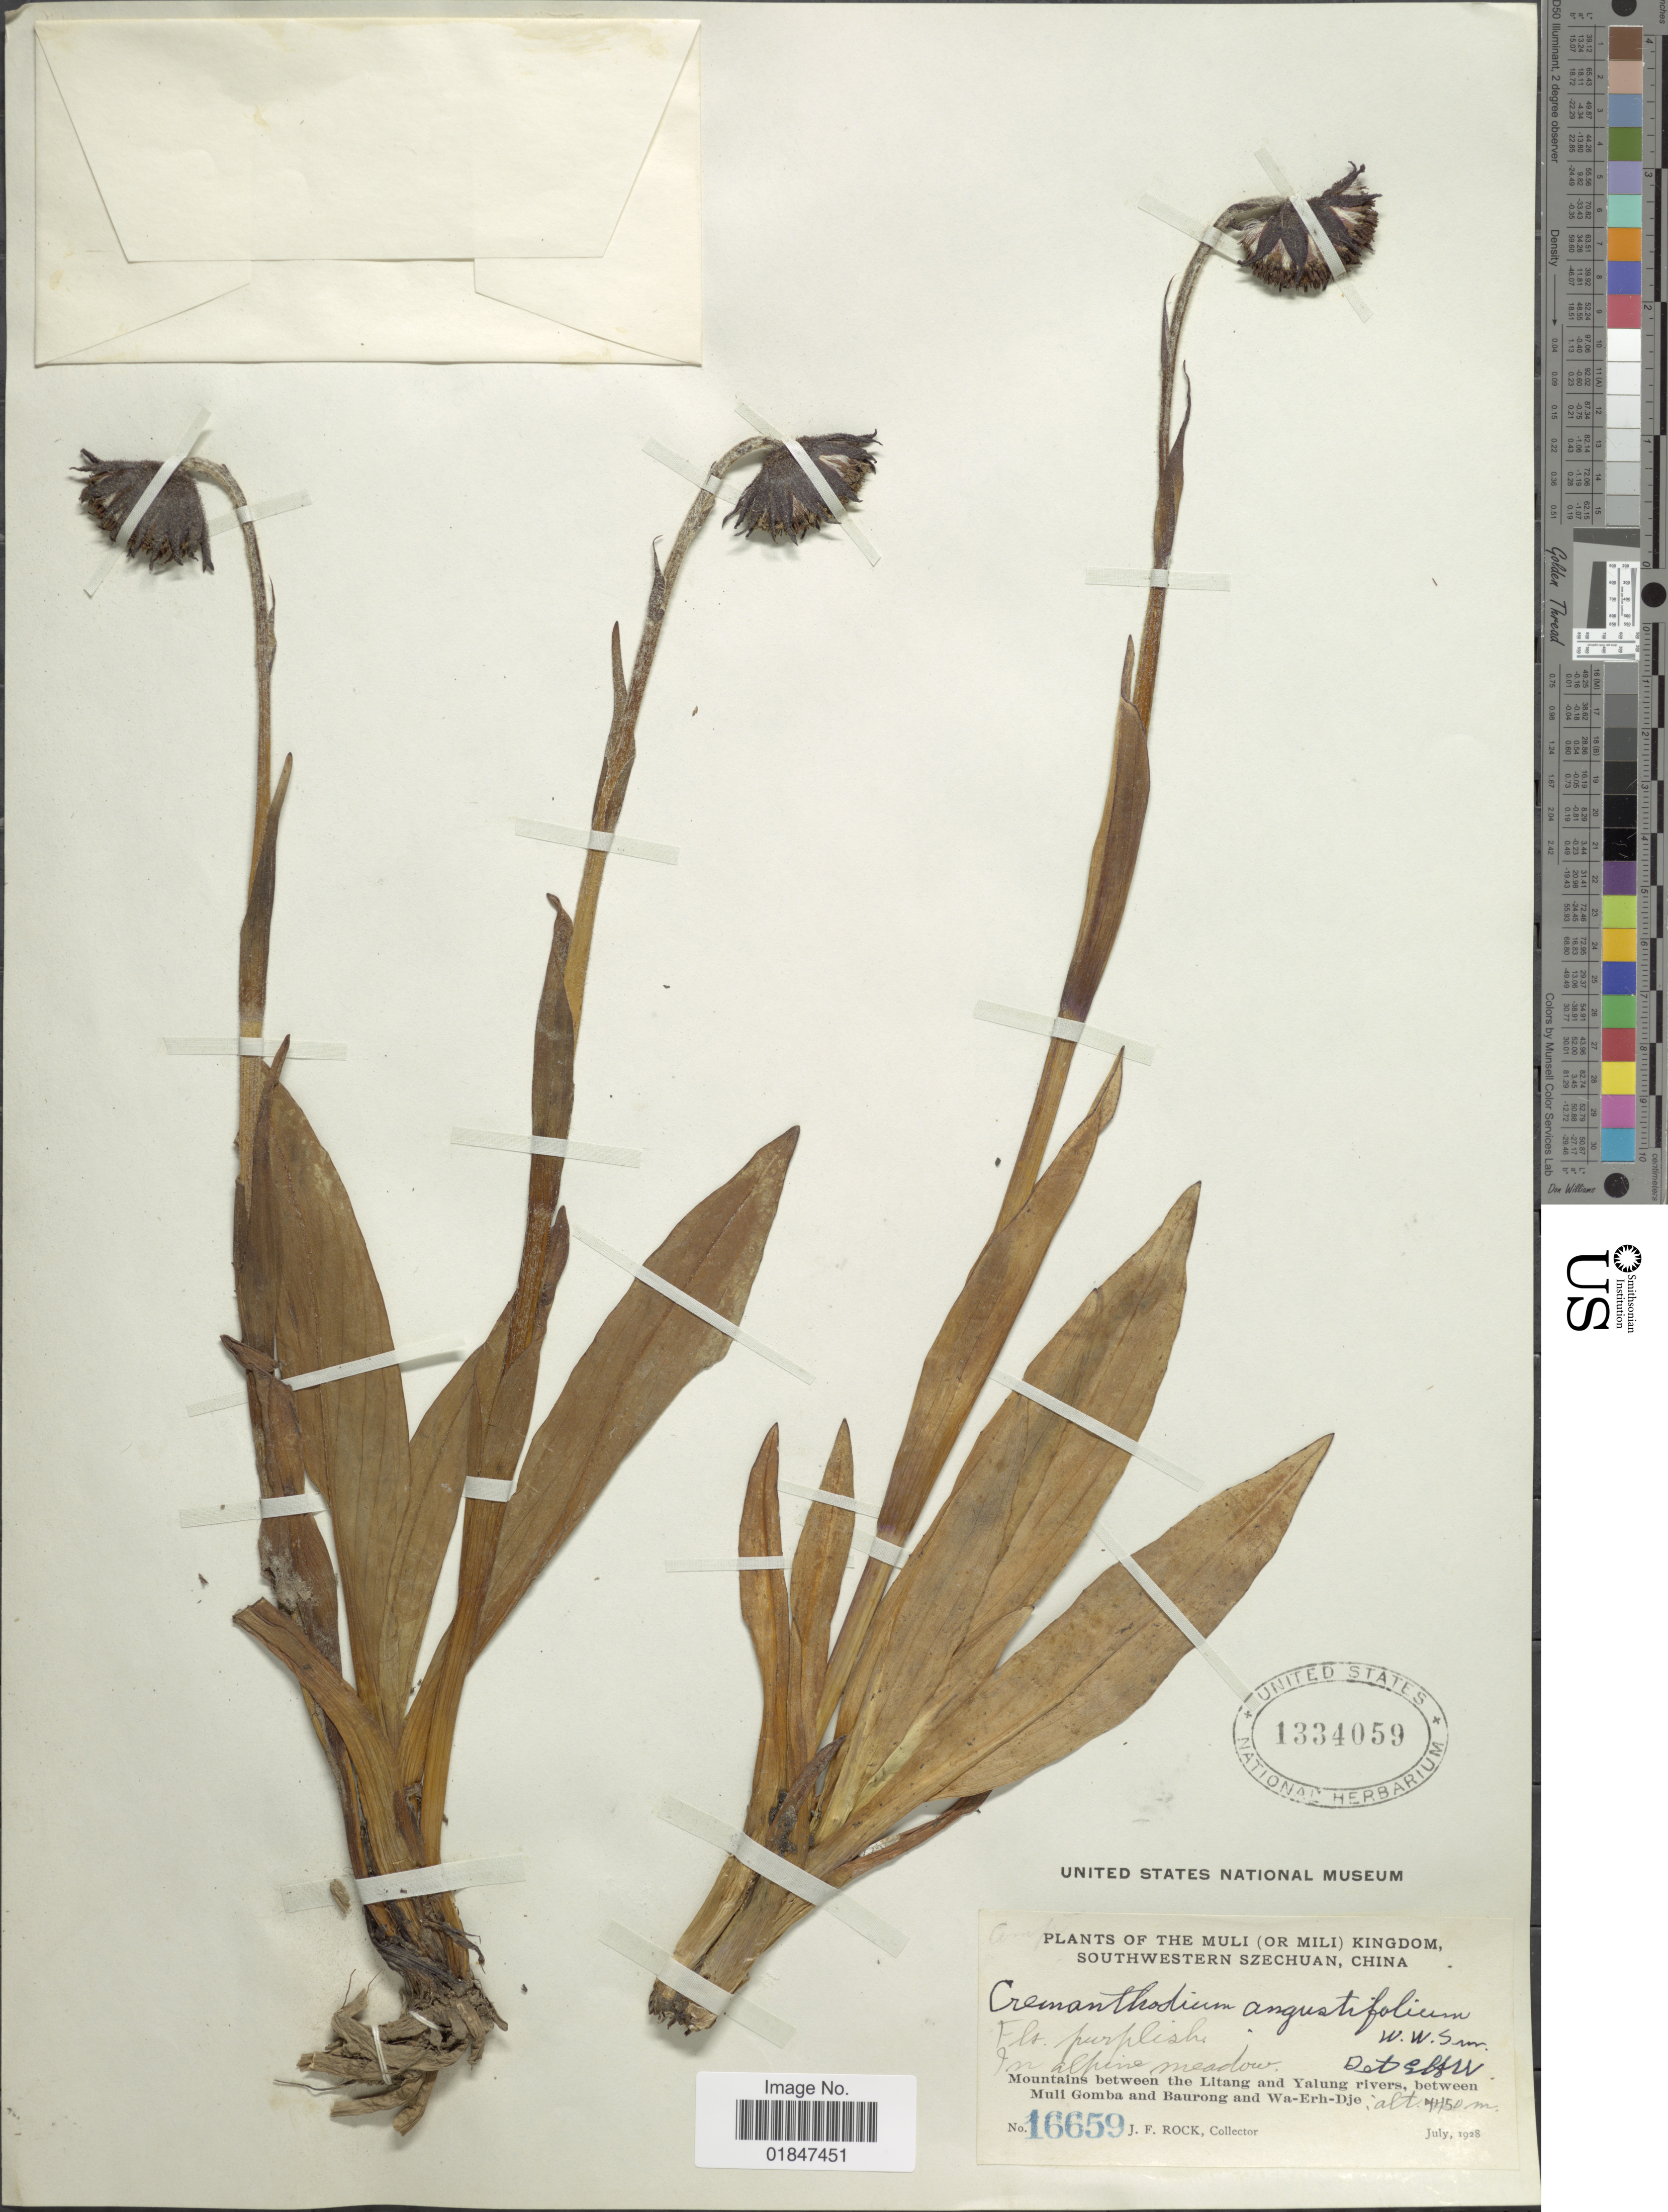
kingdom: Plantae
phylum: Tracheophyta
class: Magnoliopsida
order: Asterales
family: Asteraceae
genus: Cremanthodium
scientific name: Cremanthodium angustifolium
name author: W.W. Sm.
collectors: J. Rock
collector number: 16659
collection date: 1928-07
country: China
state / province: Sichuan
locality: The Muli (or Mili) Kingdon, Southwestern Szechuan, Mountains between the Litang and Yalung rivers, between Muli Gomba and Baurong and Wa-Erh-Dje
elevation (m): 4450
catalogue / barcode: US 1334059